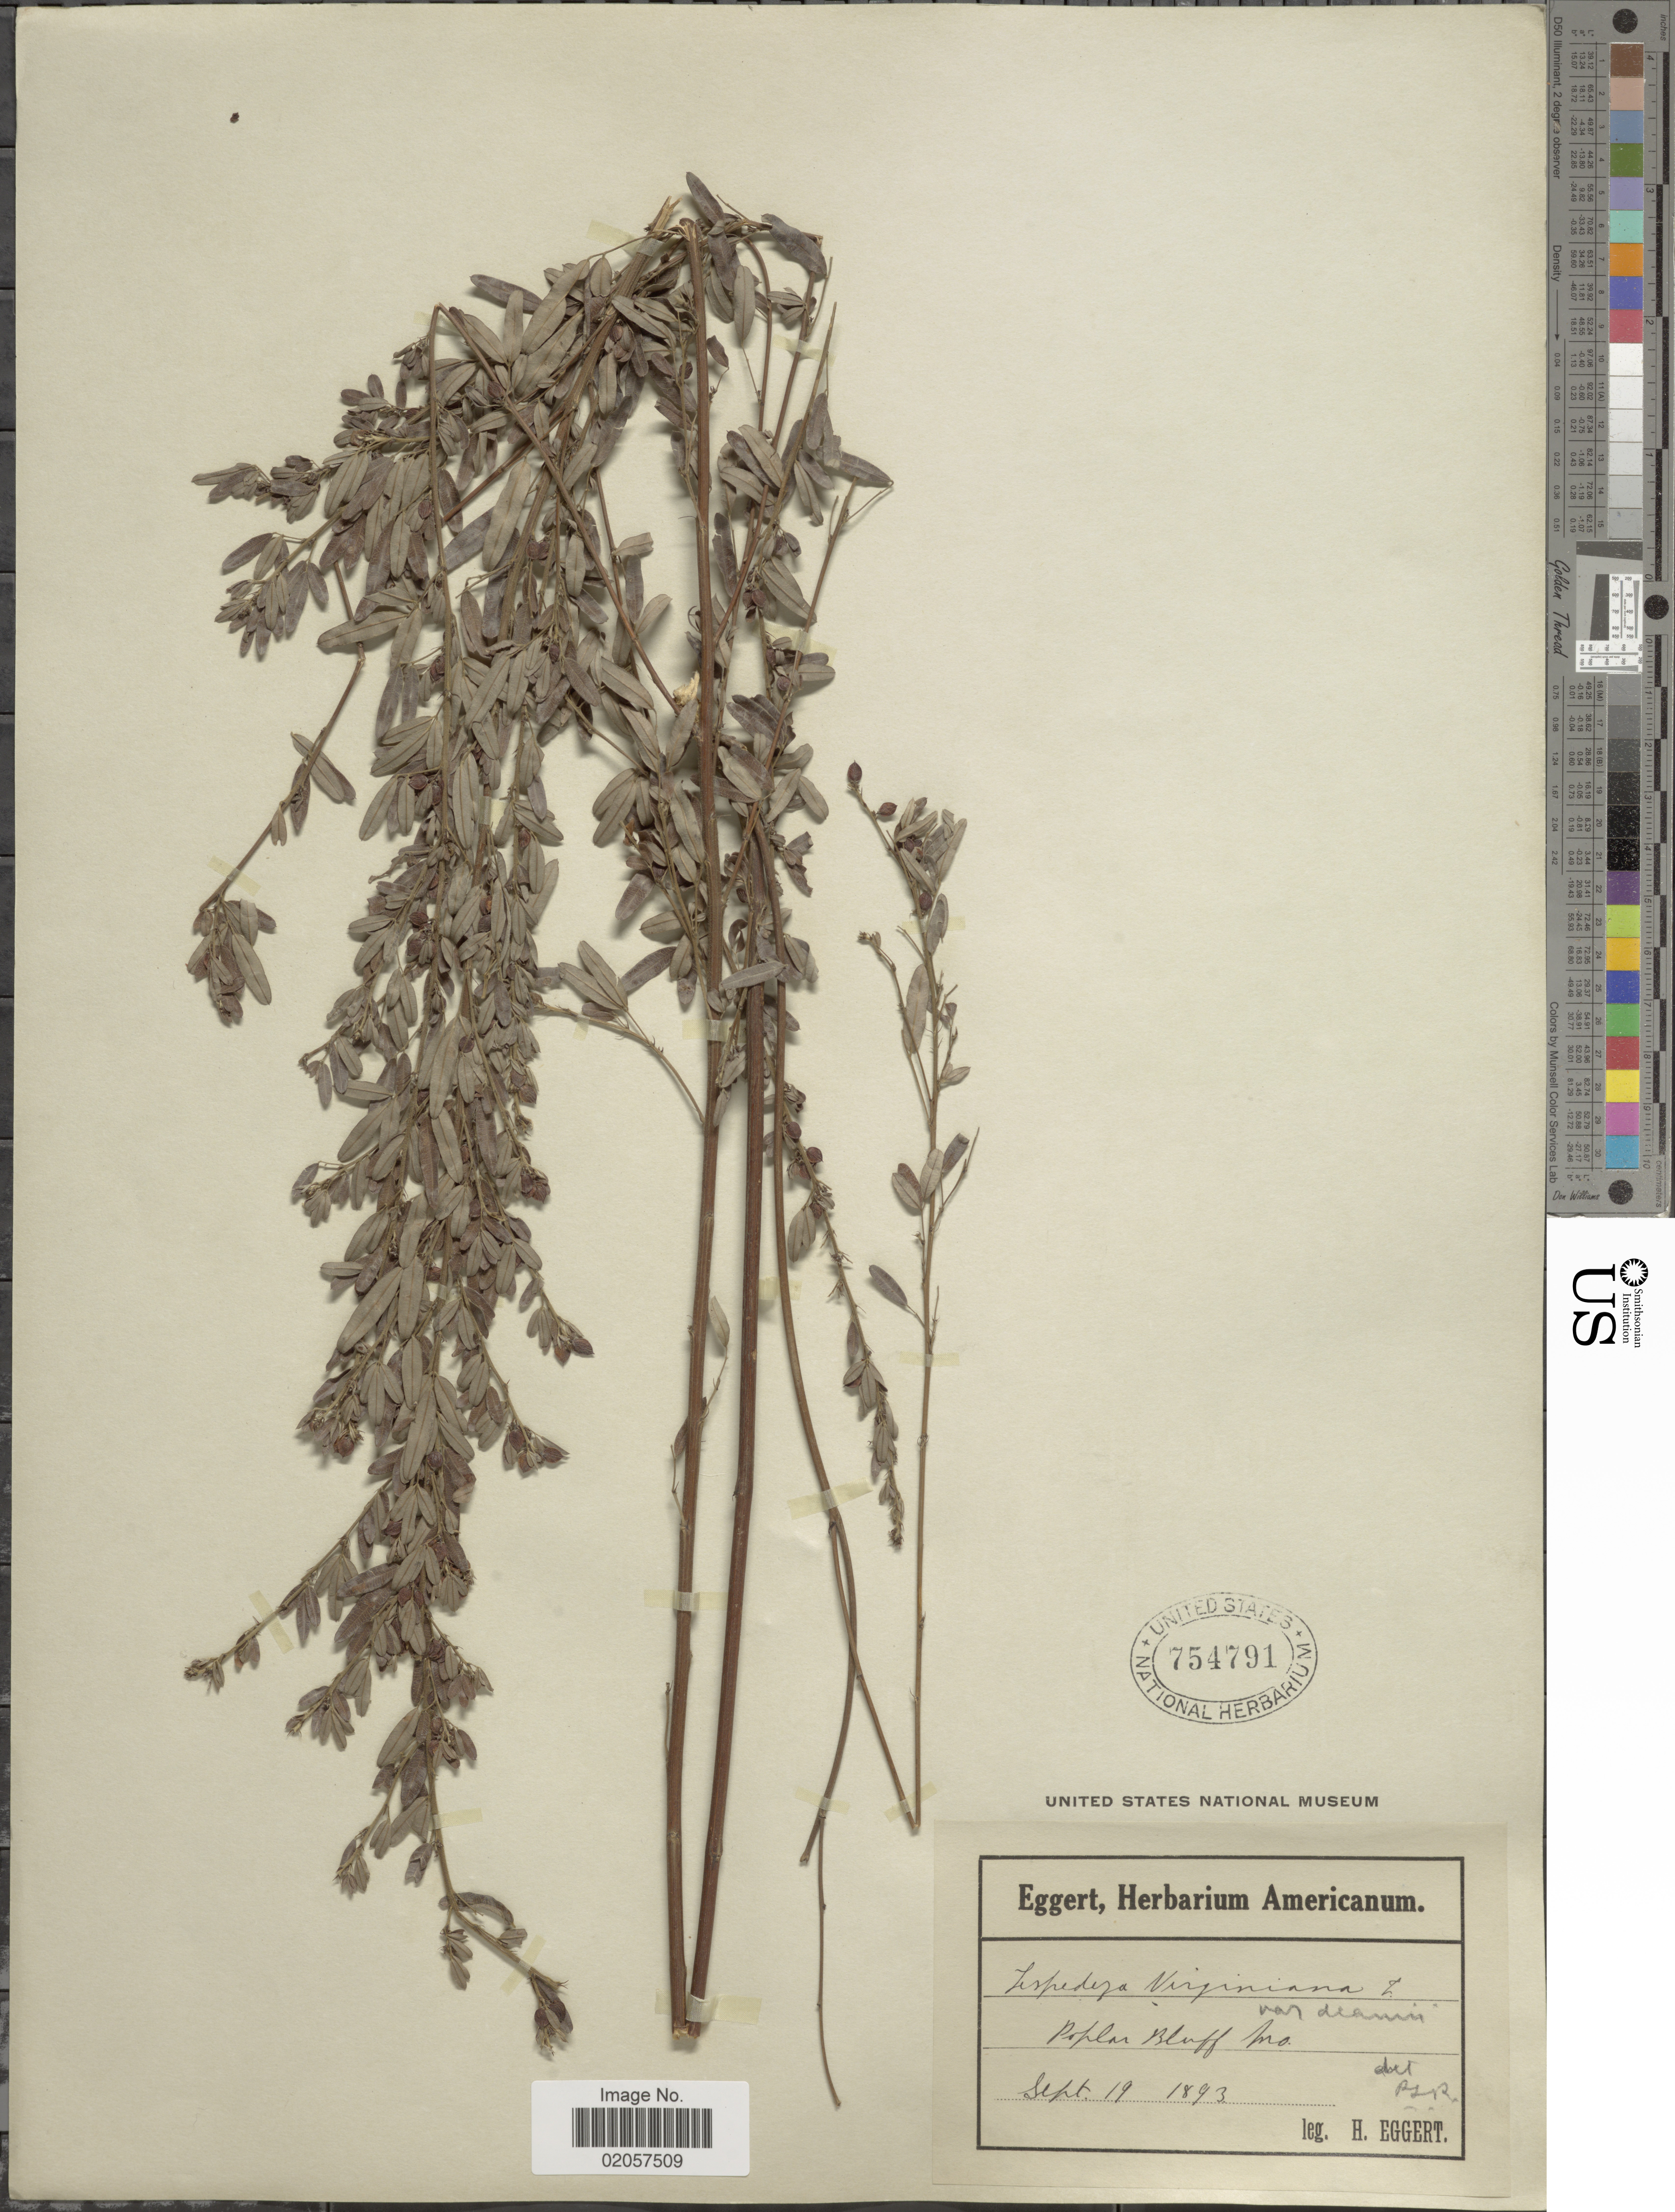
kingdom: Plantae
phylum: Tracheophyta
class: Magnoliopsida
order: Fabales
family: Fabaceae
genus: Lespedeza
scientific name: Lespedeza virginica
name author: (L.) Britton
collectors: H. Eggert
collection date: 1893-09-19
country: United States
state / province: Missouri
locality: Poplar Bluff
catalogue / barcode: US 754791